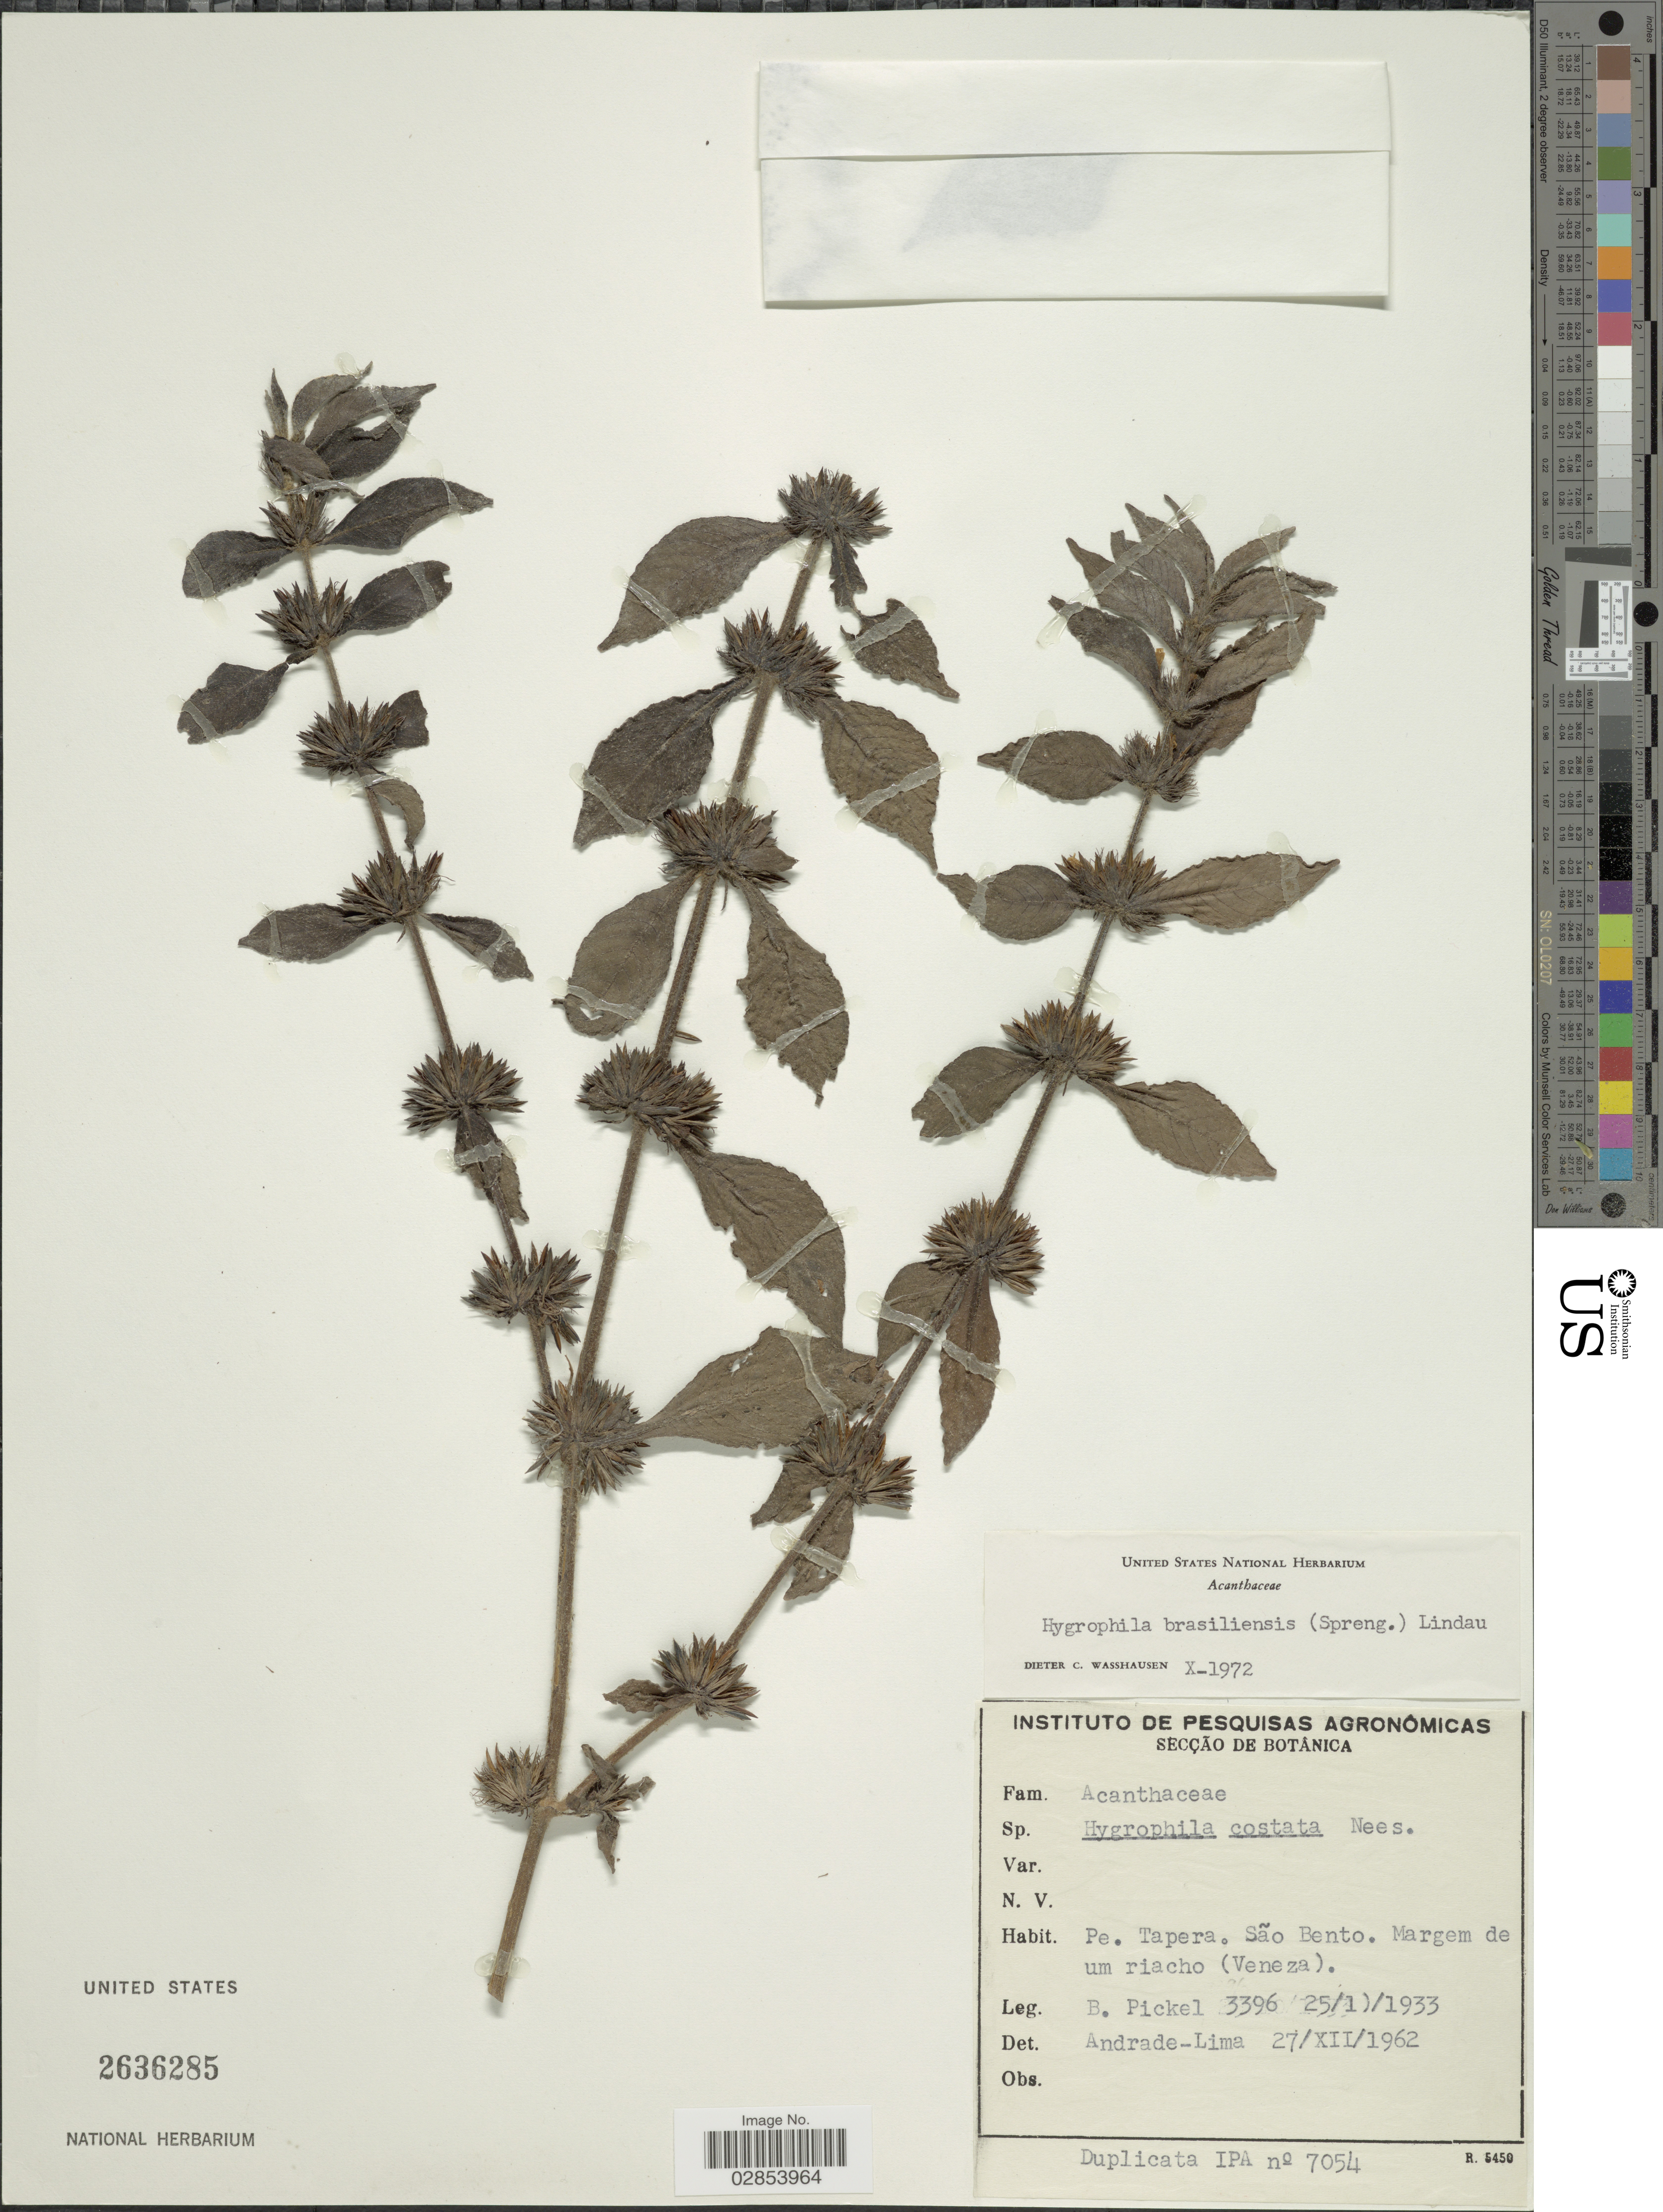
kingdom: Plantae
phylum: Tracheophyta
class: Magnoliopsida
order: Lamiales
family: Acanthaceae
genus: Hygrophila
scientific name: Hygrophila costata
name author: Nees & T. Nees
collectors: B. Pickel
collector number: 3396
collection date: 1933-01-25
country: Venezuela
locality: Pe. Tapera. São Bento. Margem de um riacho (Veneza).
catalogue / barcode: US 2636285